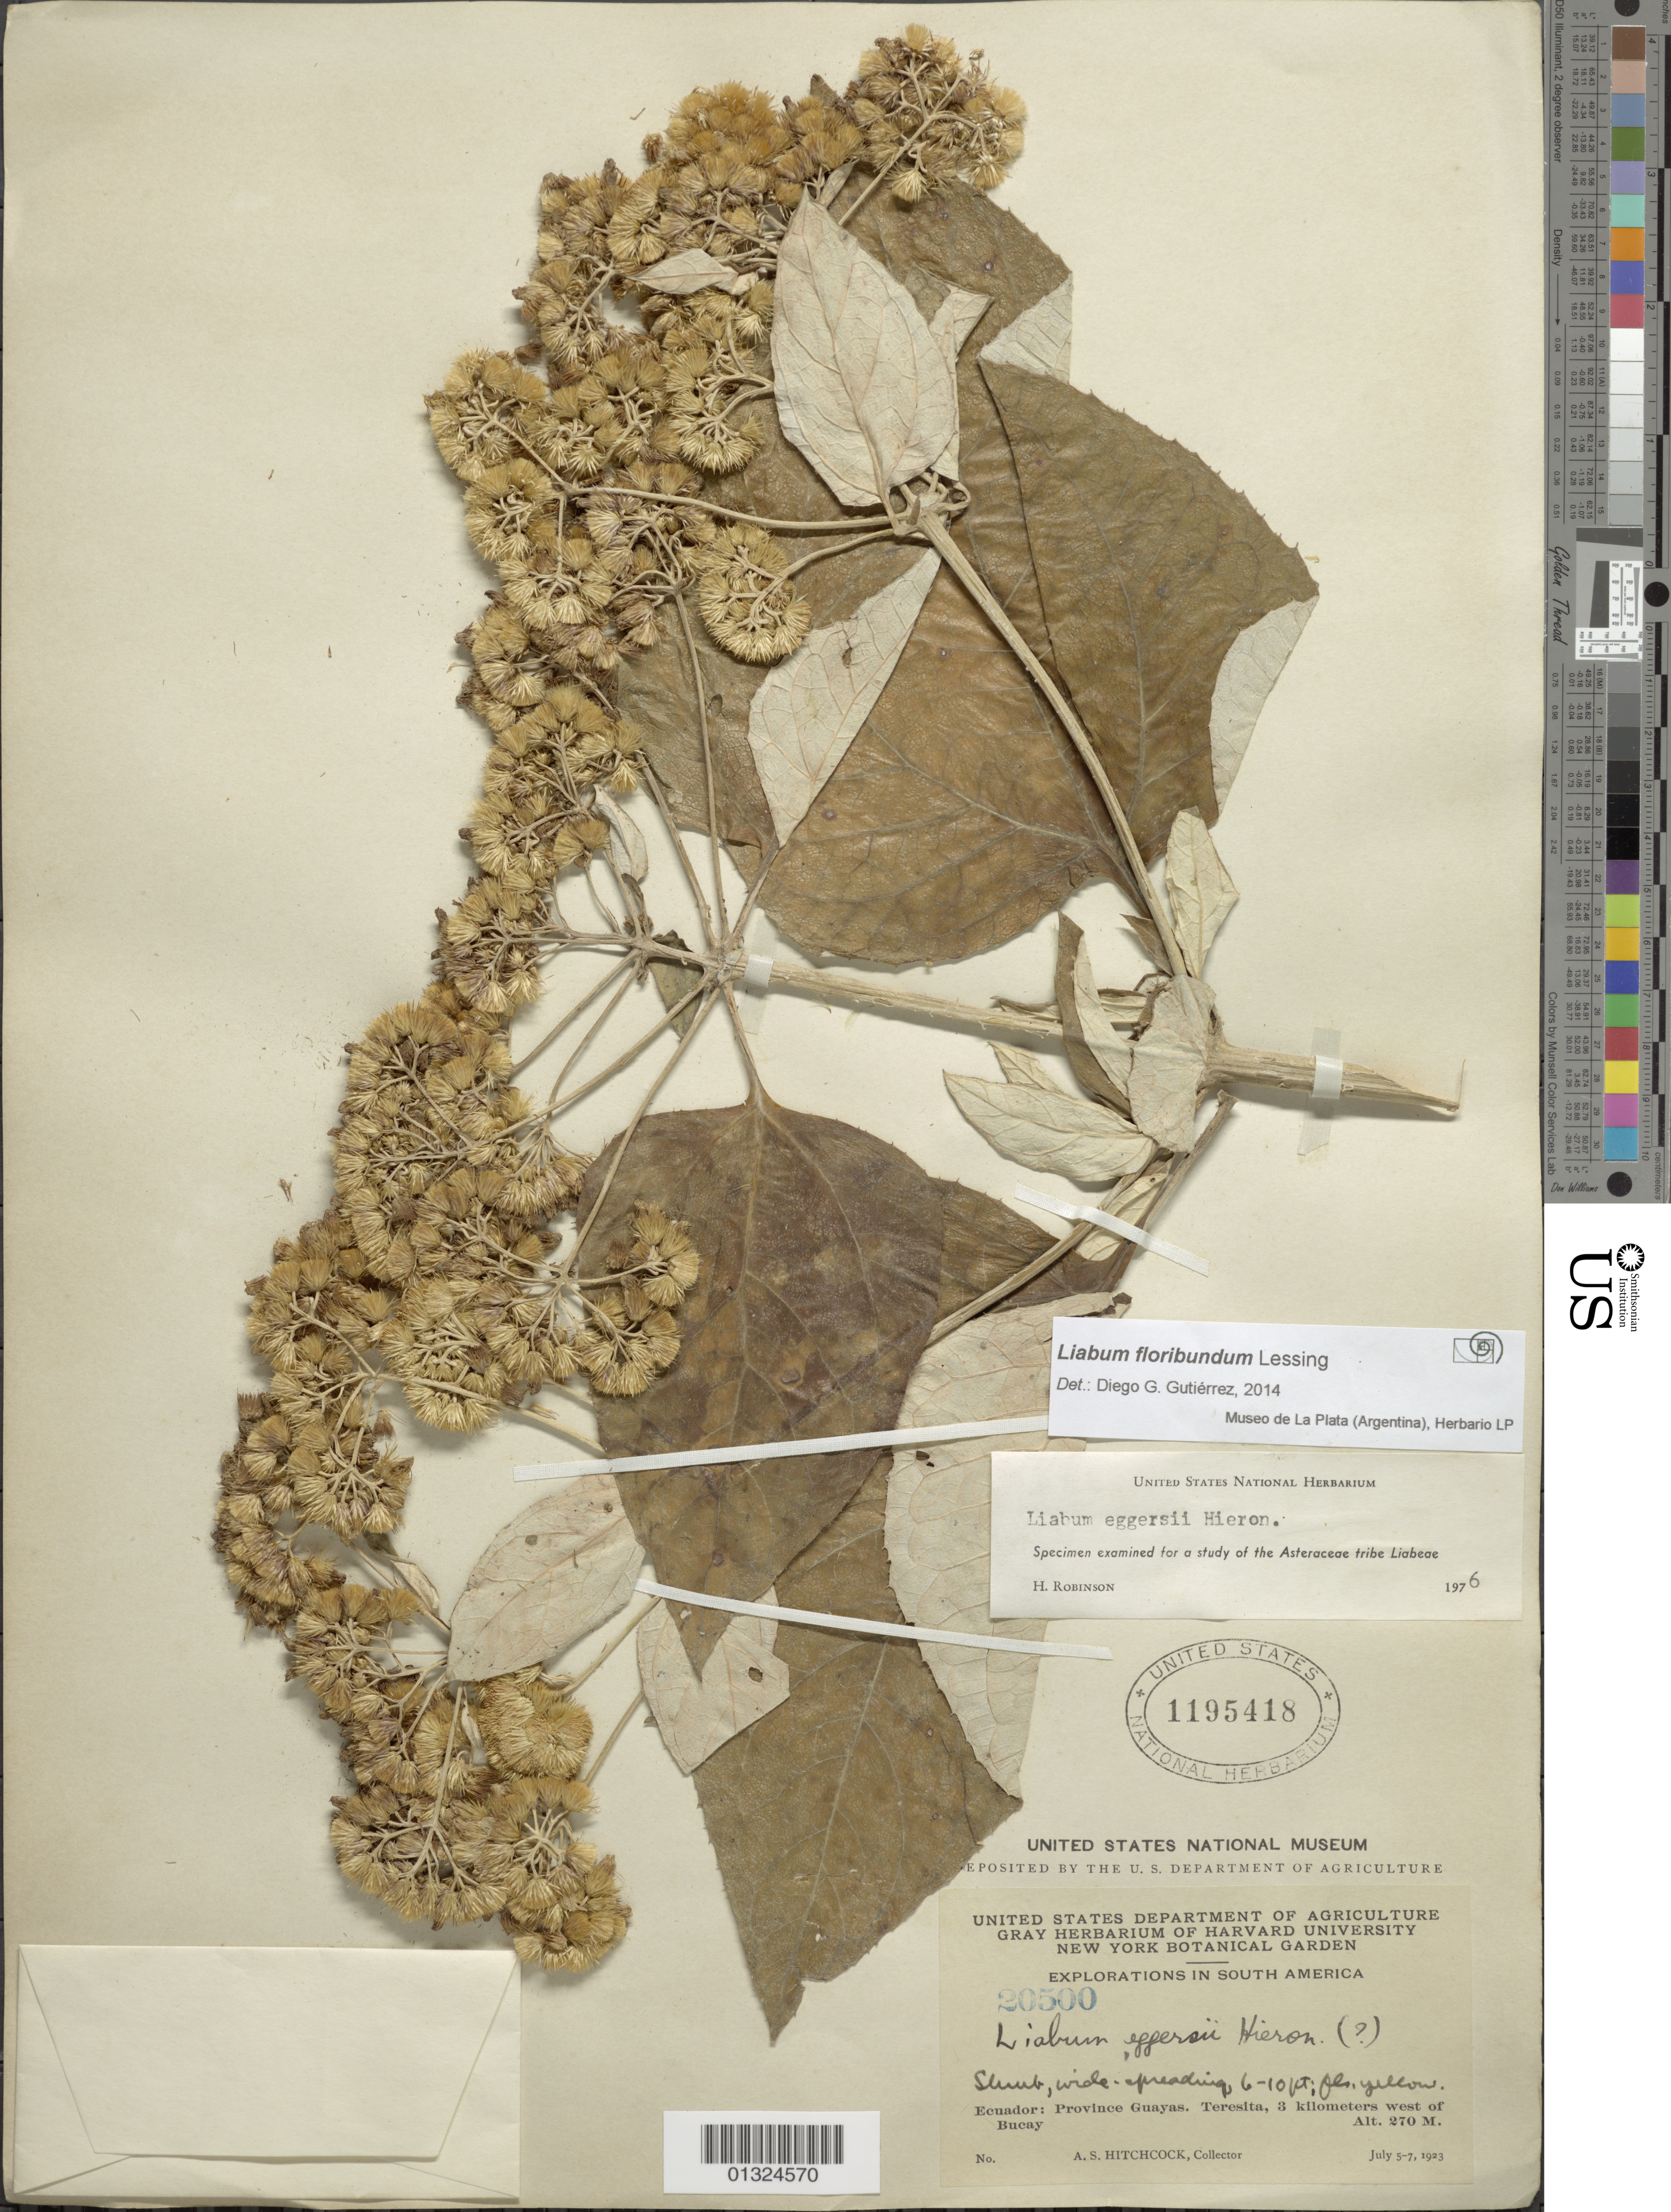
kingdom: Plantae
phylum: Tracheophyta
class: Magnoliopsida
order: Asterales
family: Asteraceae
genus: Liabum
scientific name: Liabum floribundum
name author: Less.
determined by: Gutierrez, D. G.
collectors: A. S. Hitchcock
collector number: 20500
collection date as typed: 5-7 Jul 1923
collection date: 1923-07-05/1923-07-07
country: Ecuador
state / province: Guayas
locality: Teresita, 3 km W of Bucay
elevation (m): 270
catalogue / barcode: US 1195418